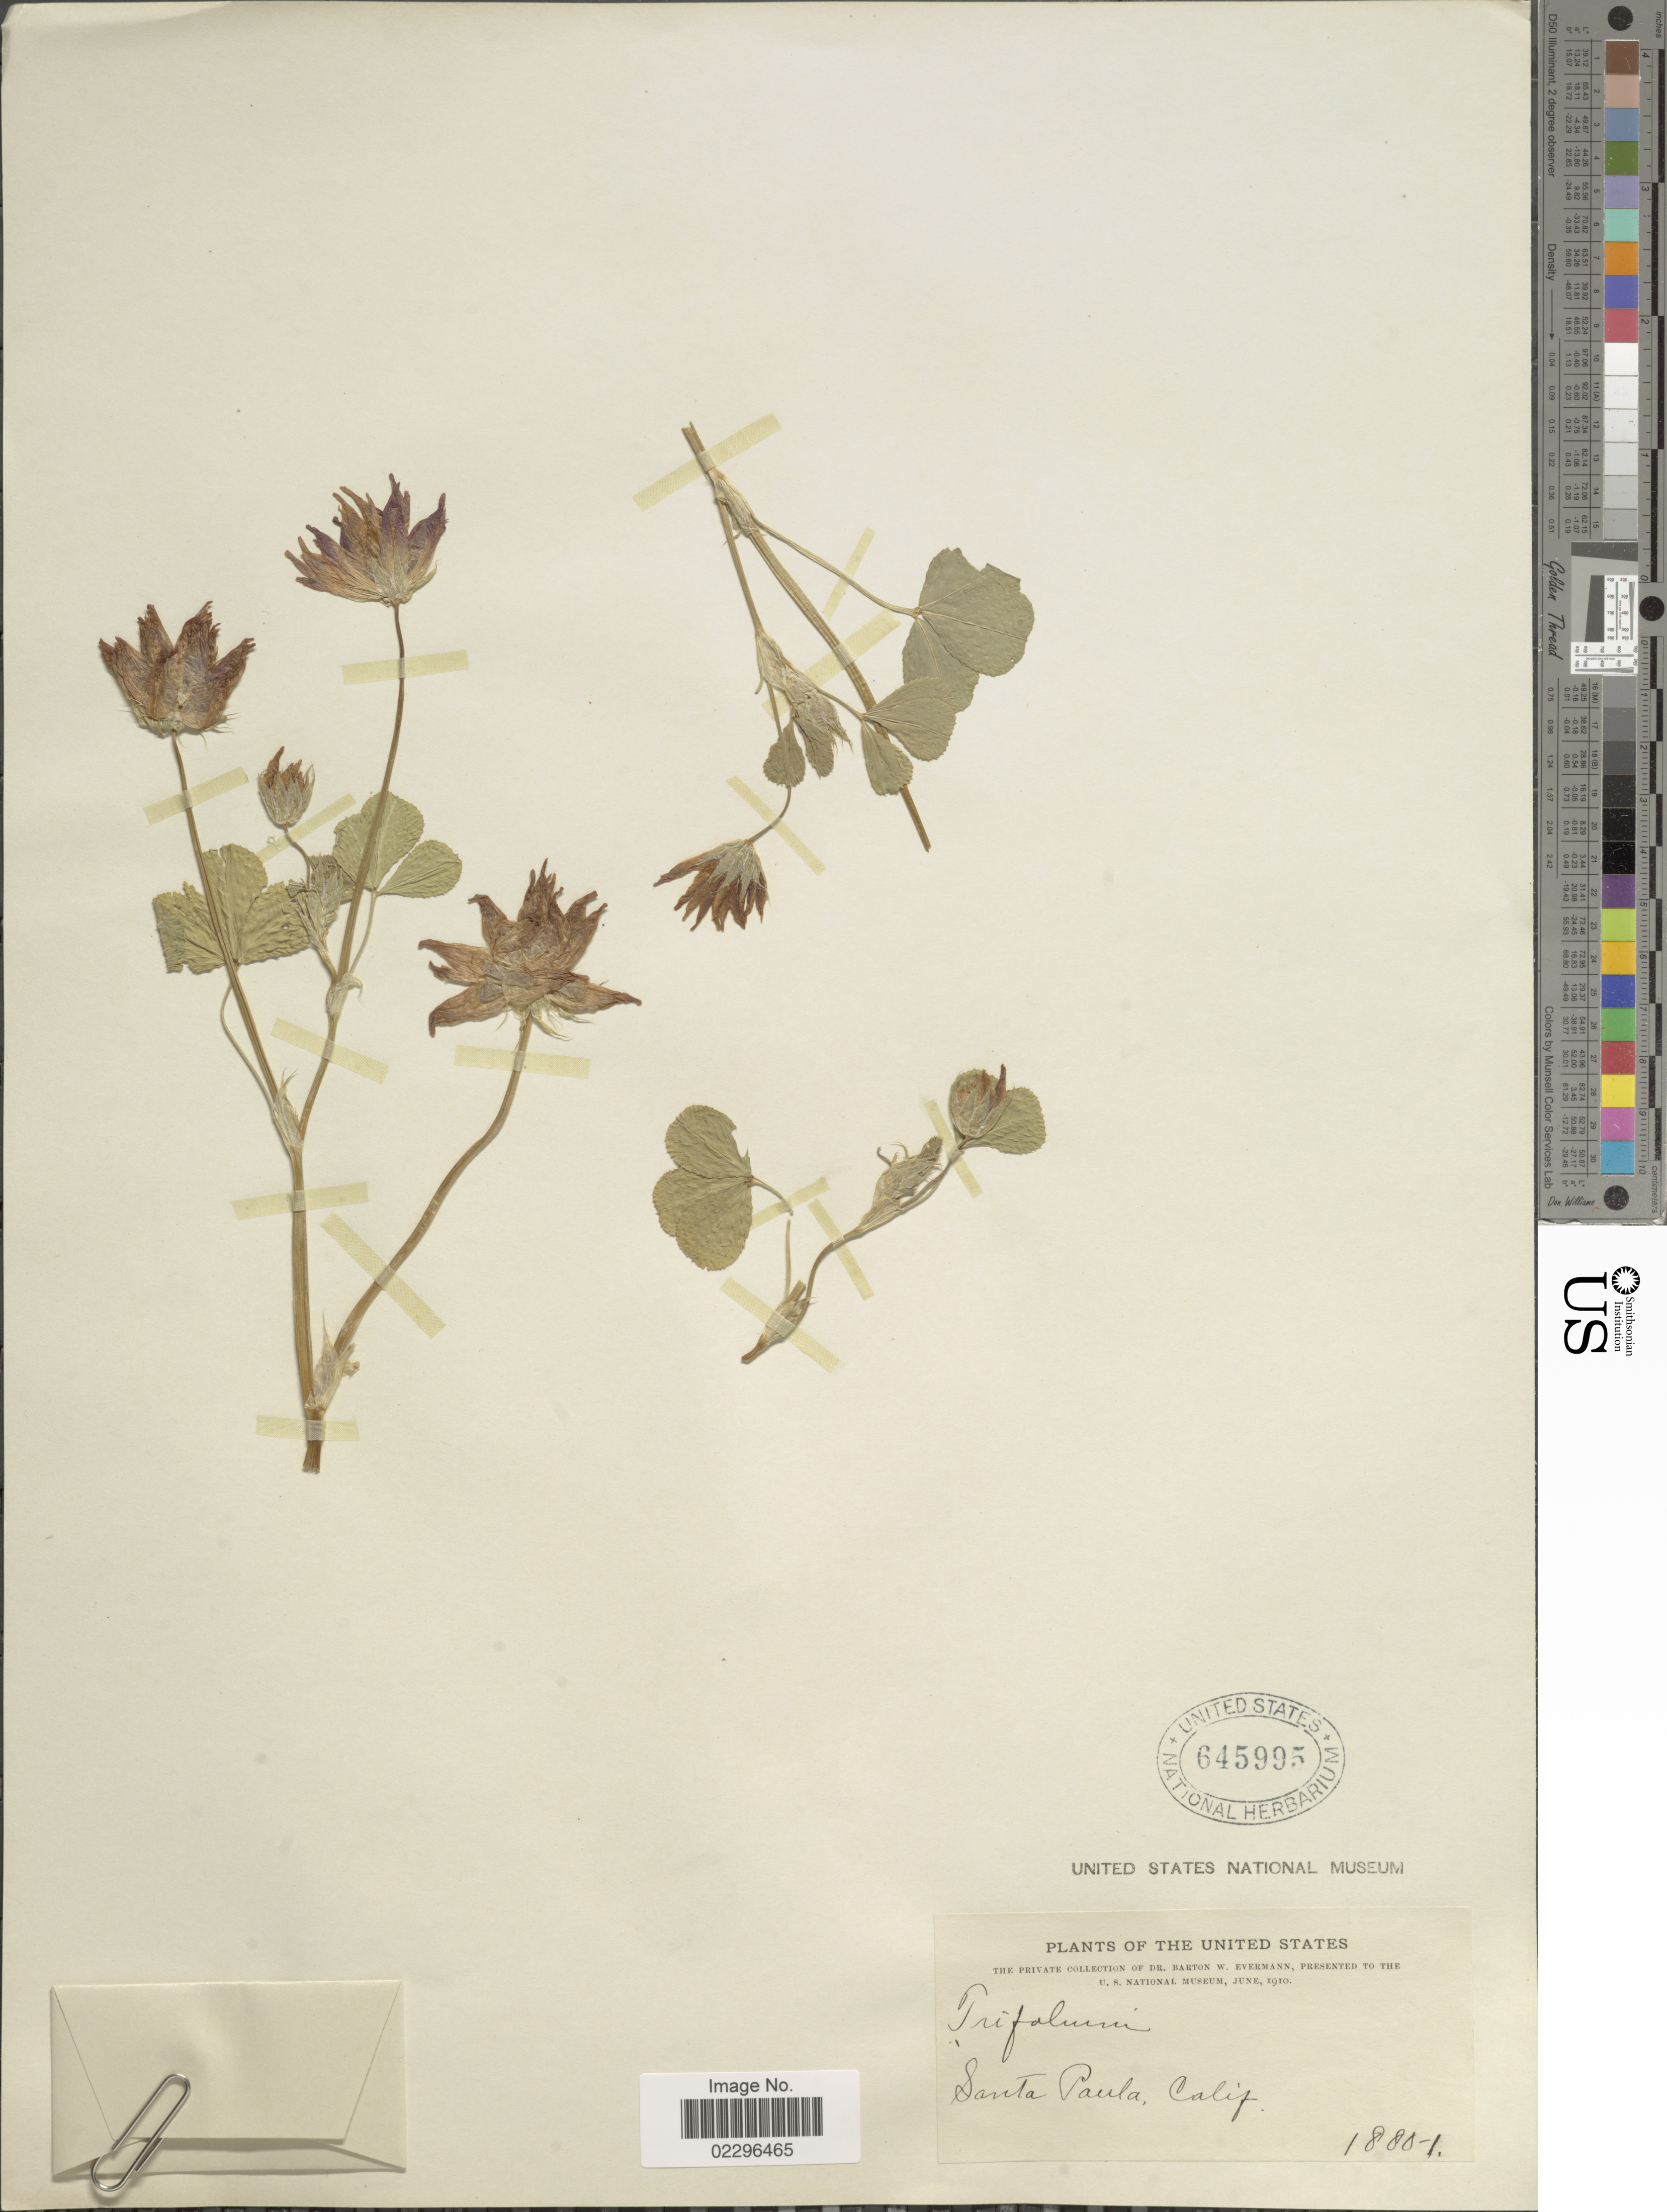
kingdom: Plantae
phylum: Tracheophyta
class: Magnoliopsida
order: Fabales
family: Fabaceae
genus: Trifolium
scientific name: Trifolium fucatum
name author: Lindl.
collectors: B. W. Evermann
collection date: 1880/1881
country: United States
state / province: California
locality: Santa Paula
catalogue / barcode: US 645995